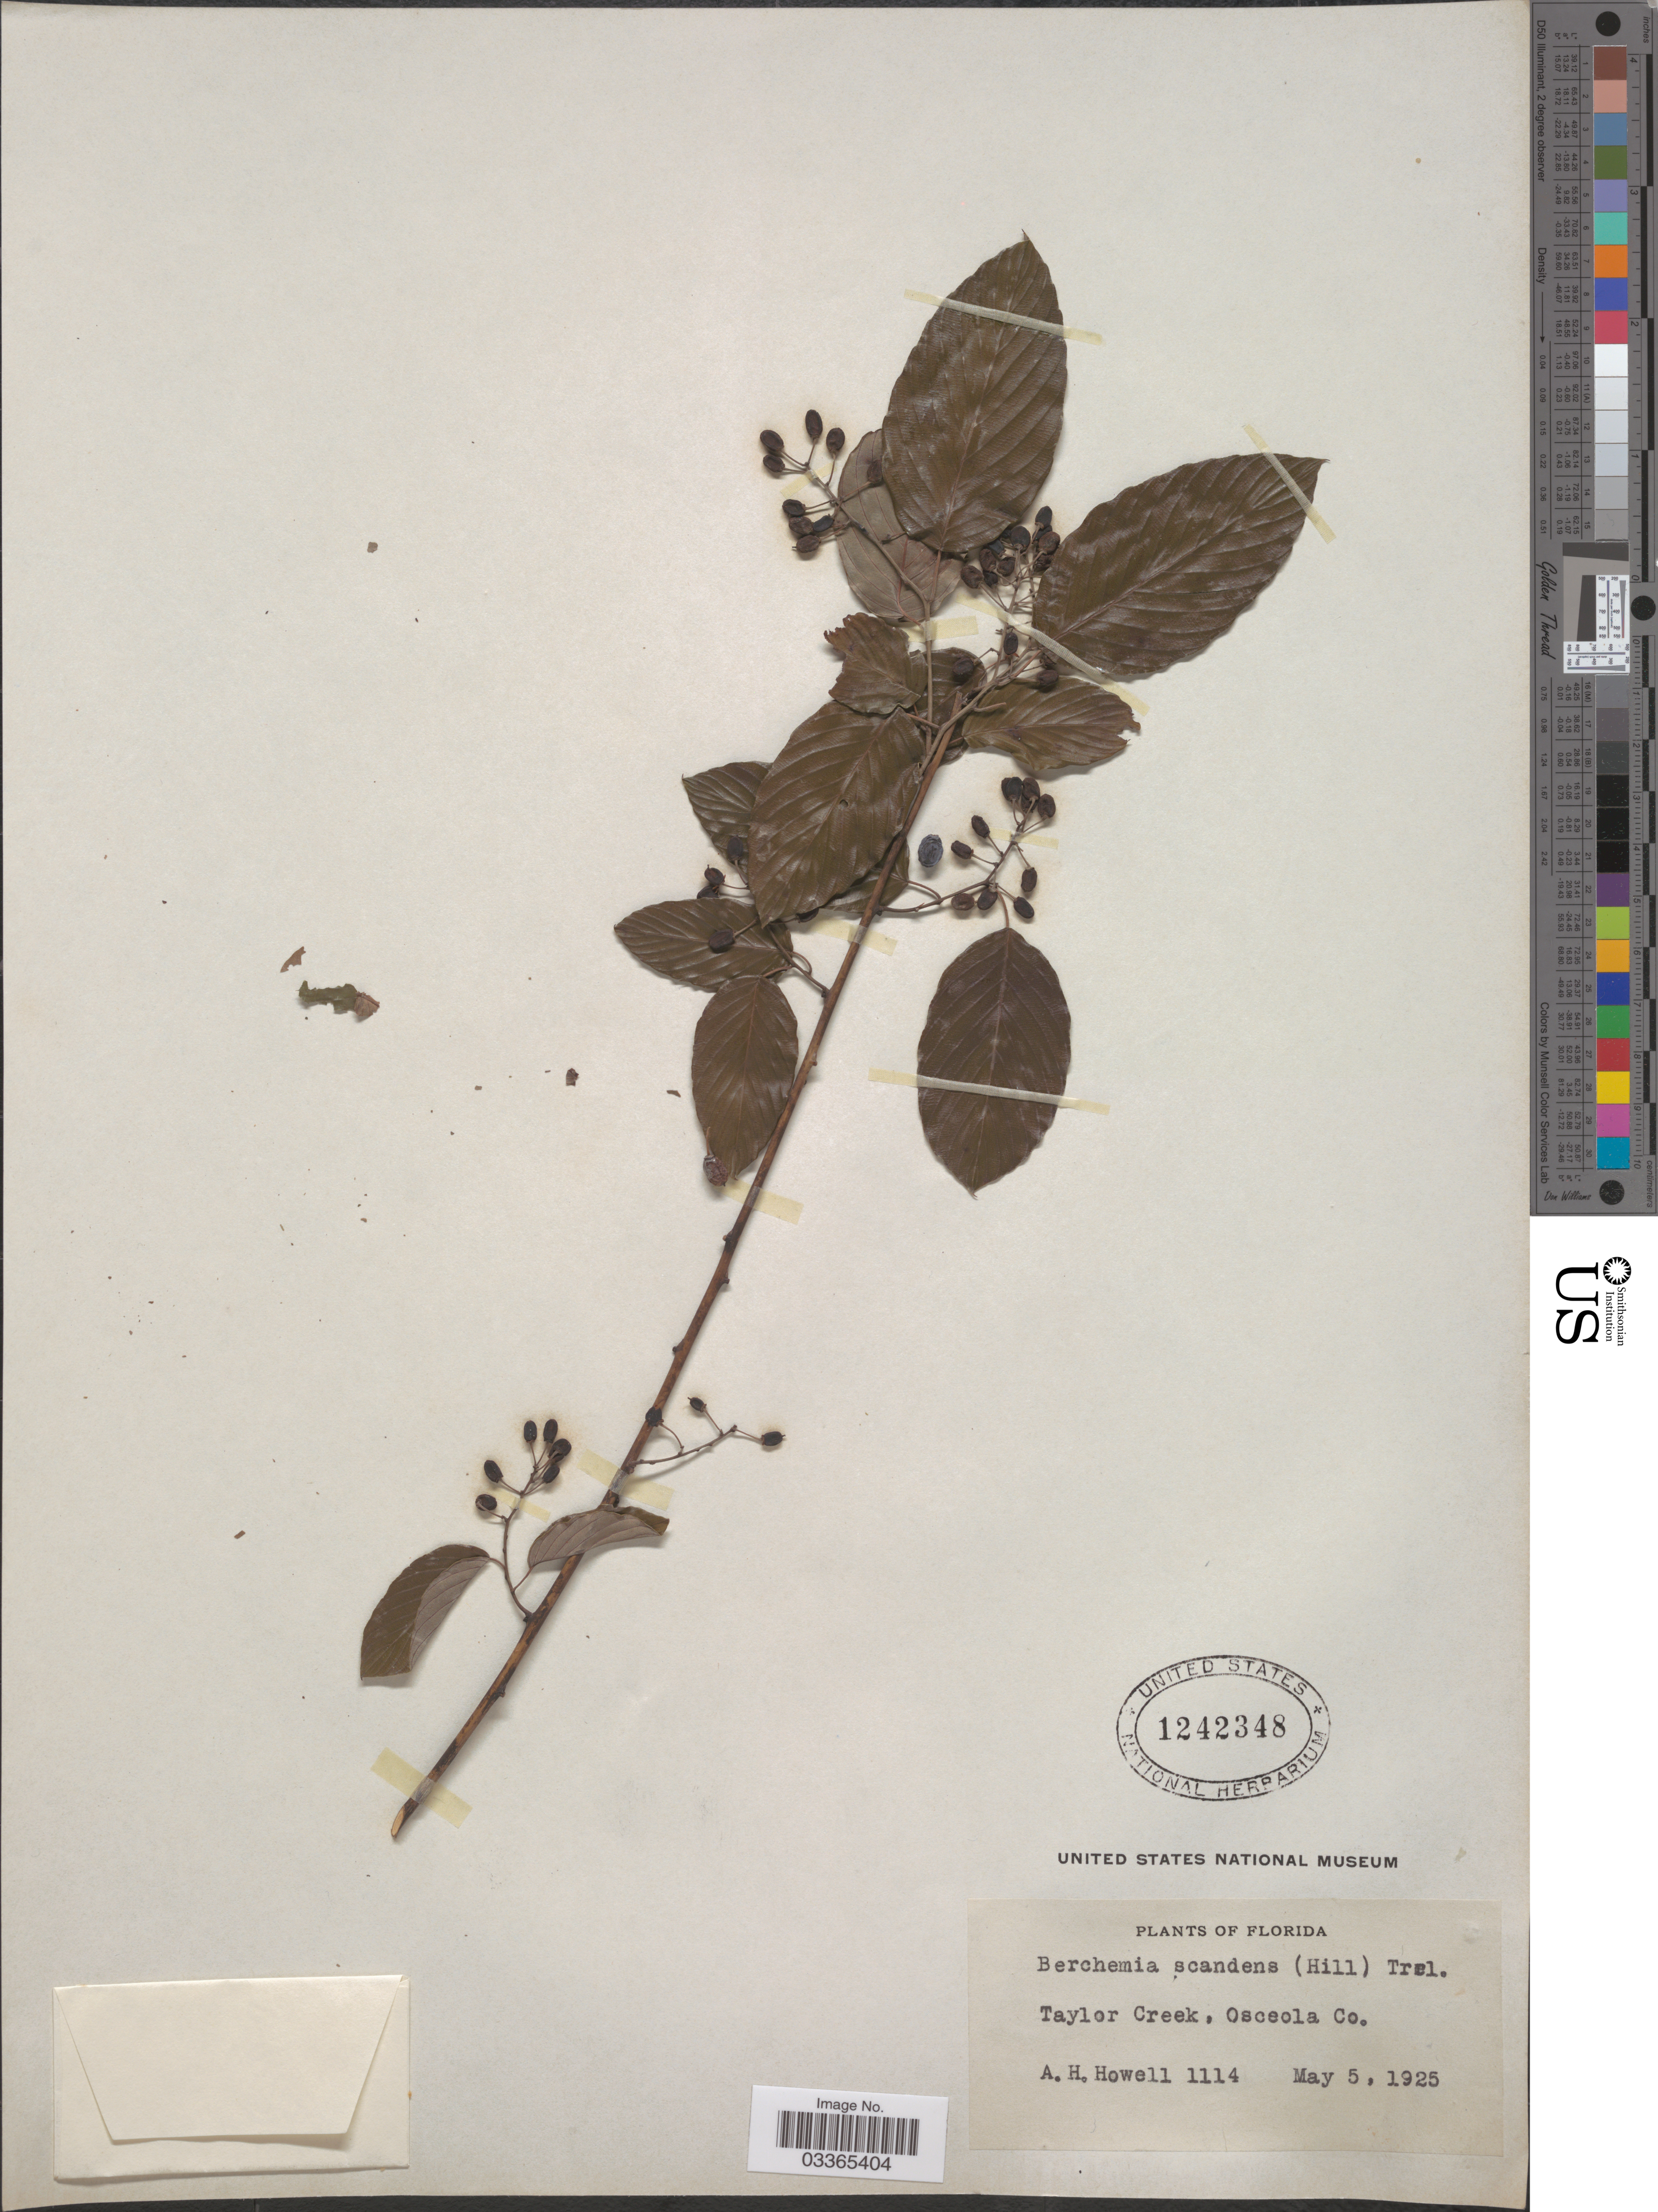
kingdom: Plantae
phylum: Tracheophyta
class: Magnoliopsida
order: Rosales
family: Rhamnaceae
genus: Berchemia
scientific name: Berchemia scandens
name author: (Hill) K. Koch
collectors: A. Howell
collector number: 1114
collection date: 1925-05-05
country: United States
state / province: Florida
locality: Taylor Creek, Osceola Co.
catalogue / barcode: US 1242348